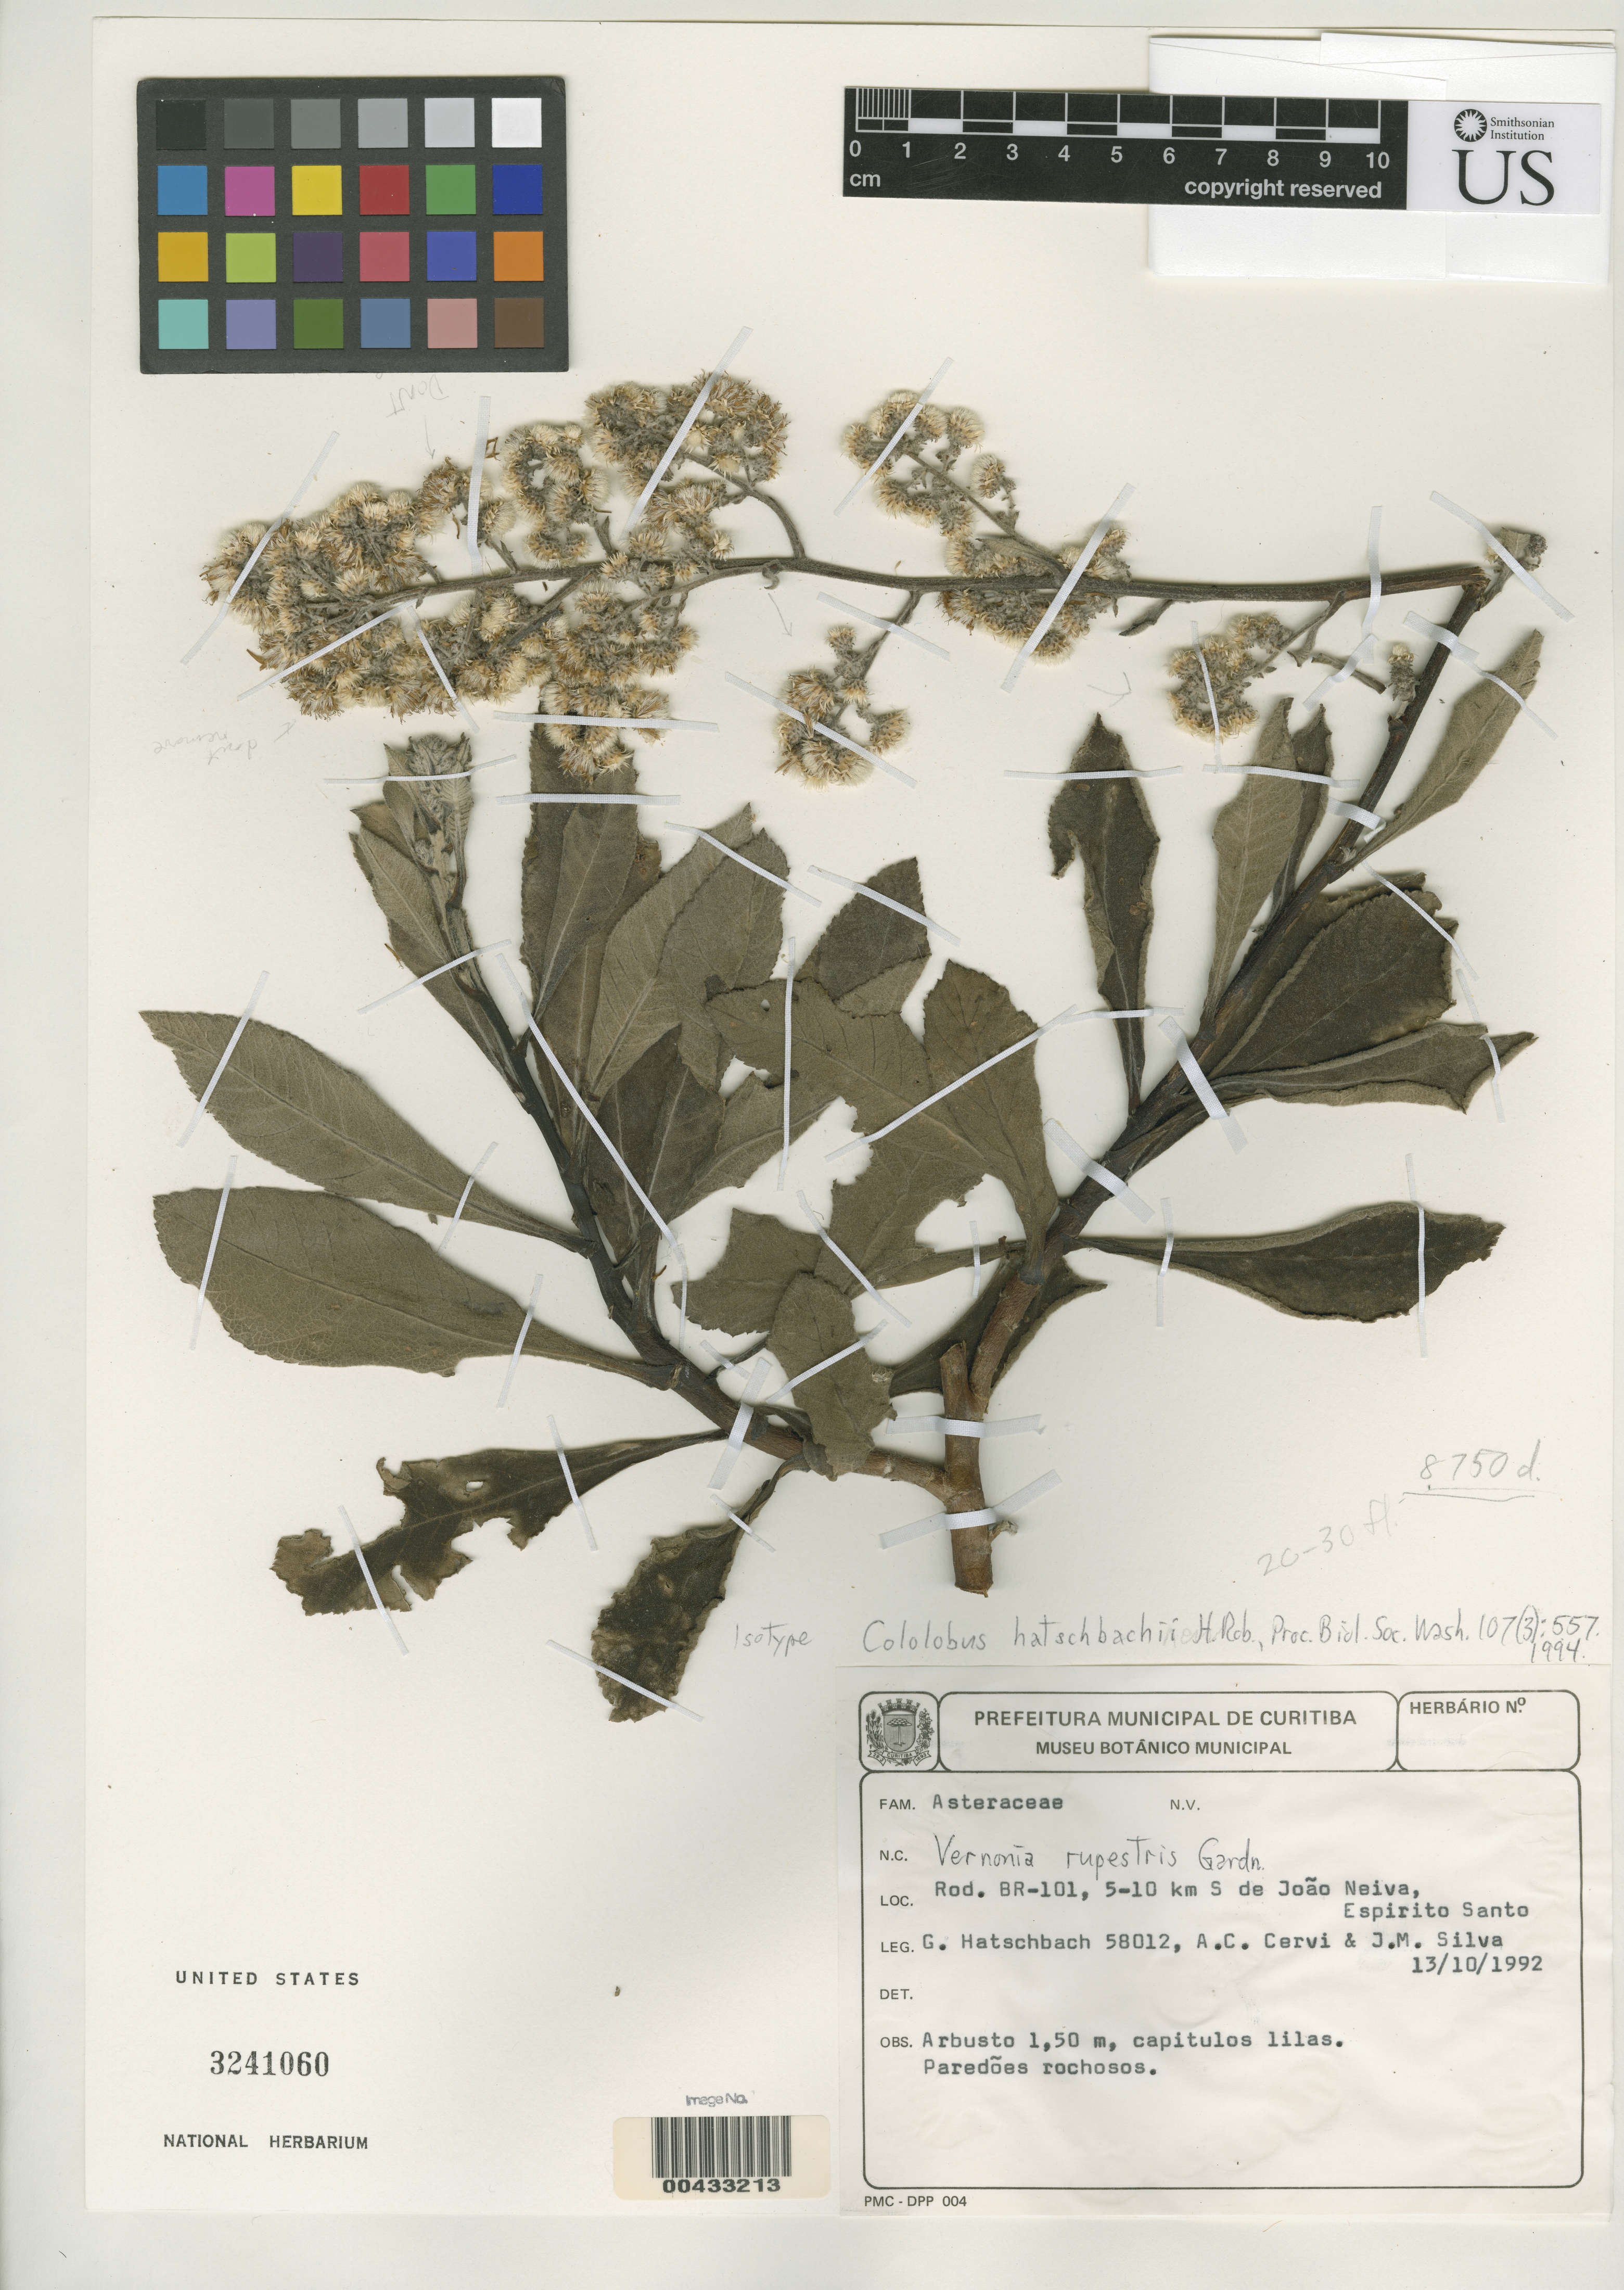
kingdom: Plantae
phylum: Tracheophyta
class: Magnoliopsida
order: Asterales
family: Asteraceae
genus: Cololobus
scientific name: Cololobus hatschbachii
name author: H. Rob.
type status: Isotype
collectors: G. Hatschbach, A. C. Cervi & J. M. Silva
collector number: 58012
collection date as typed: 13 Oct 1992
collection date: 1992-10-13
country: Brazil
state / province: Espírito Santo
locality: Rod., BR-101, 5-10 km S de Joao Neiva.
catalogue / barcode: US 3241060